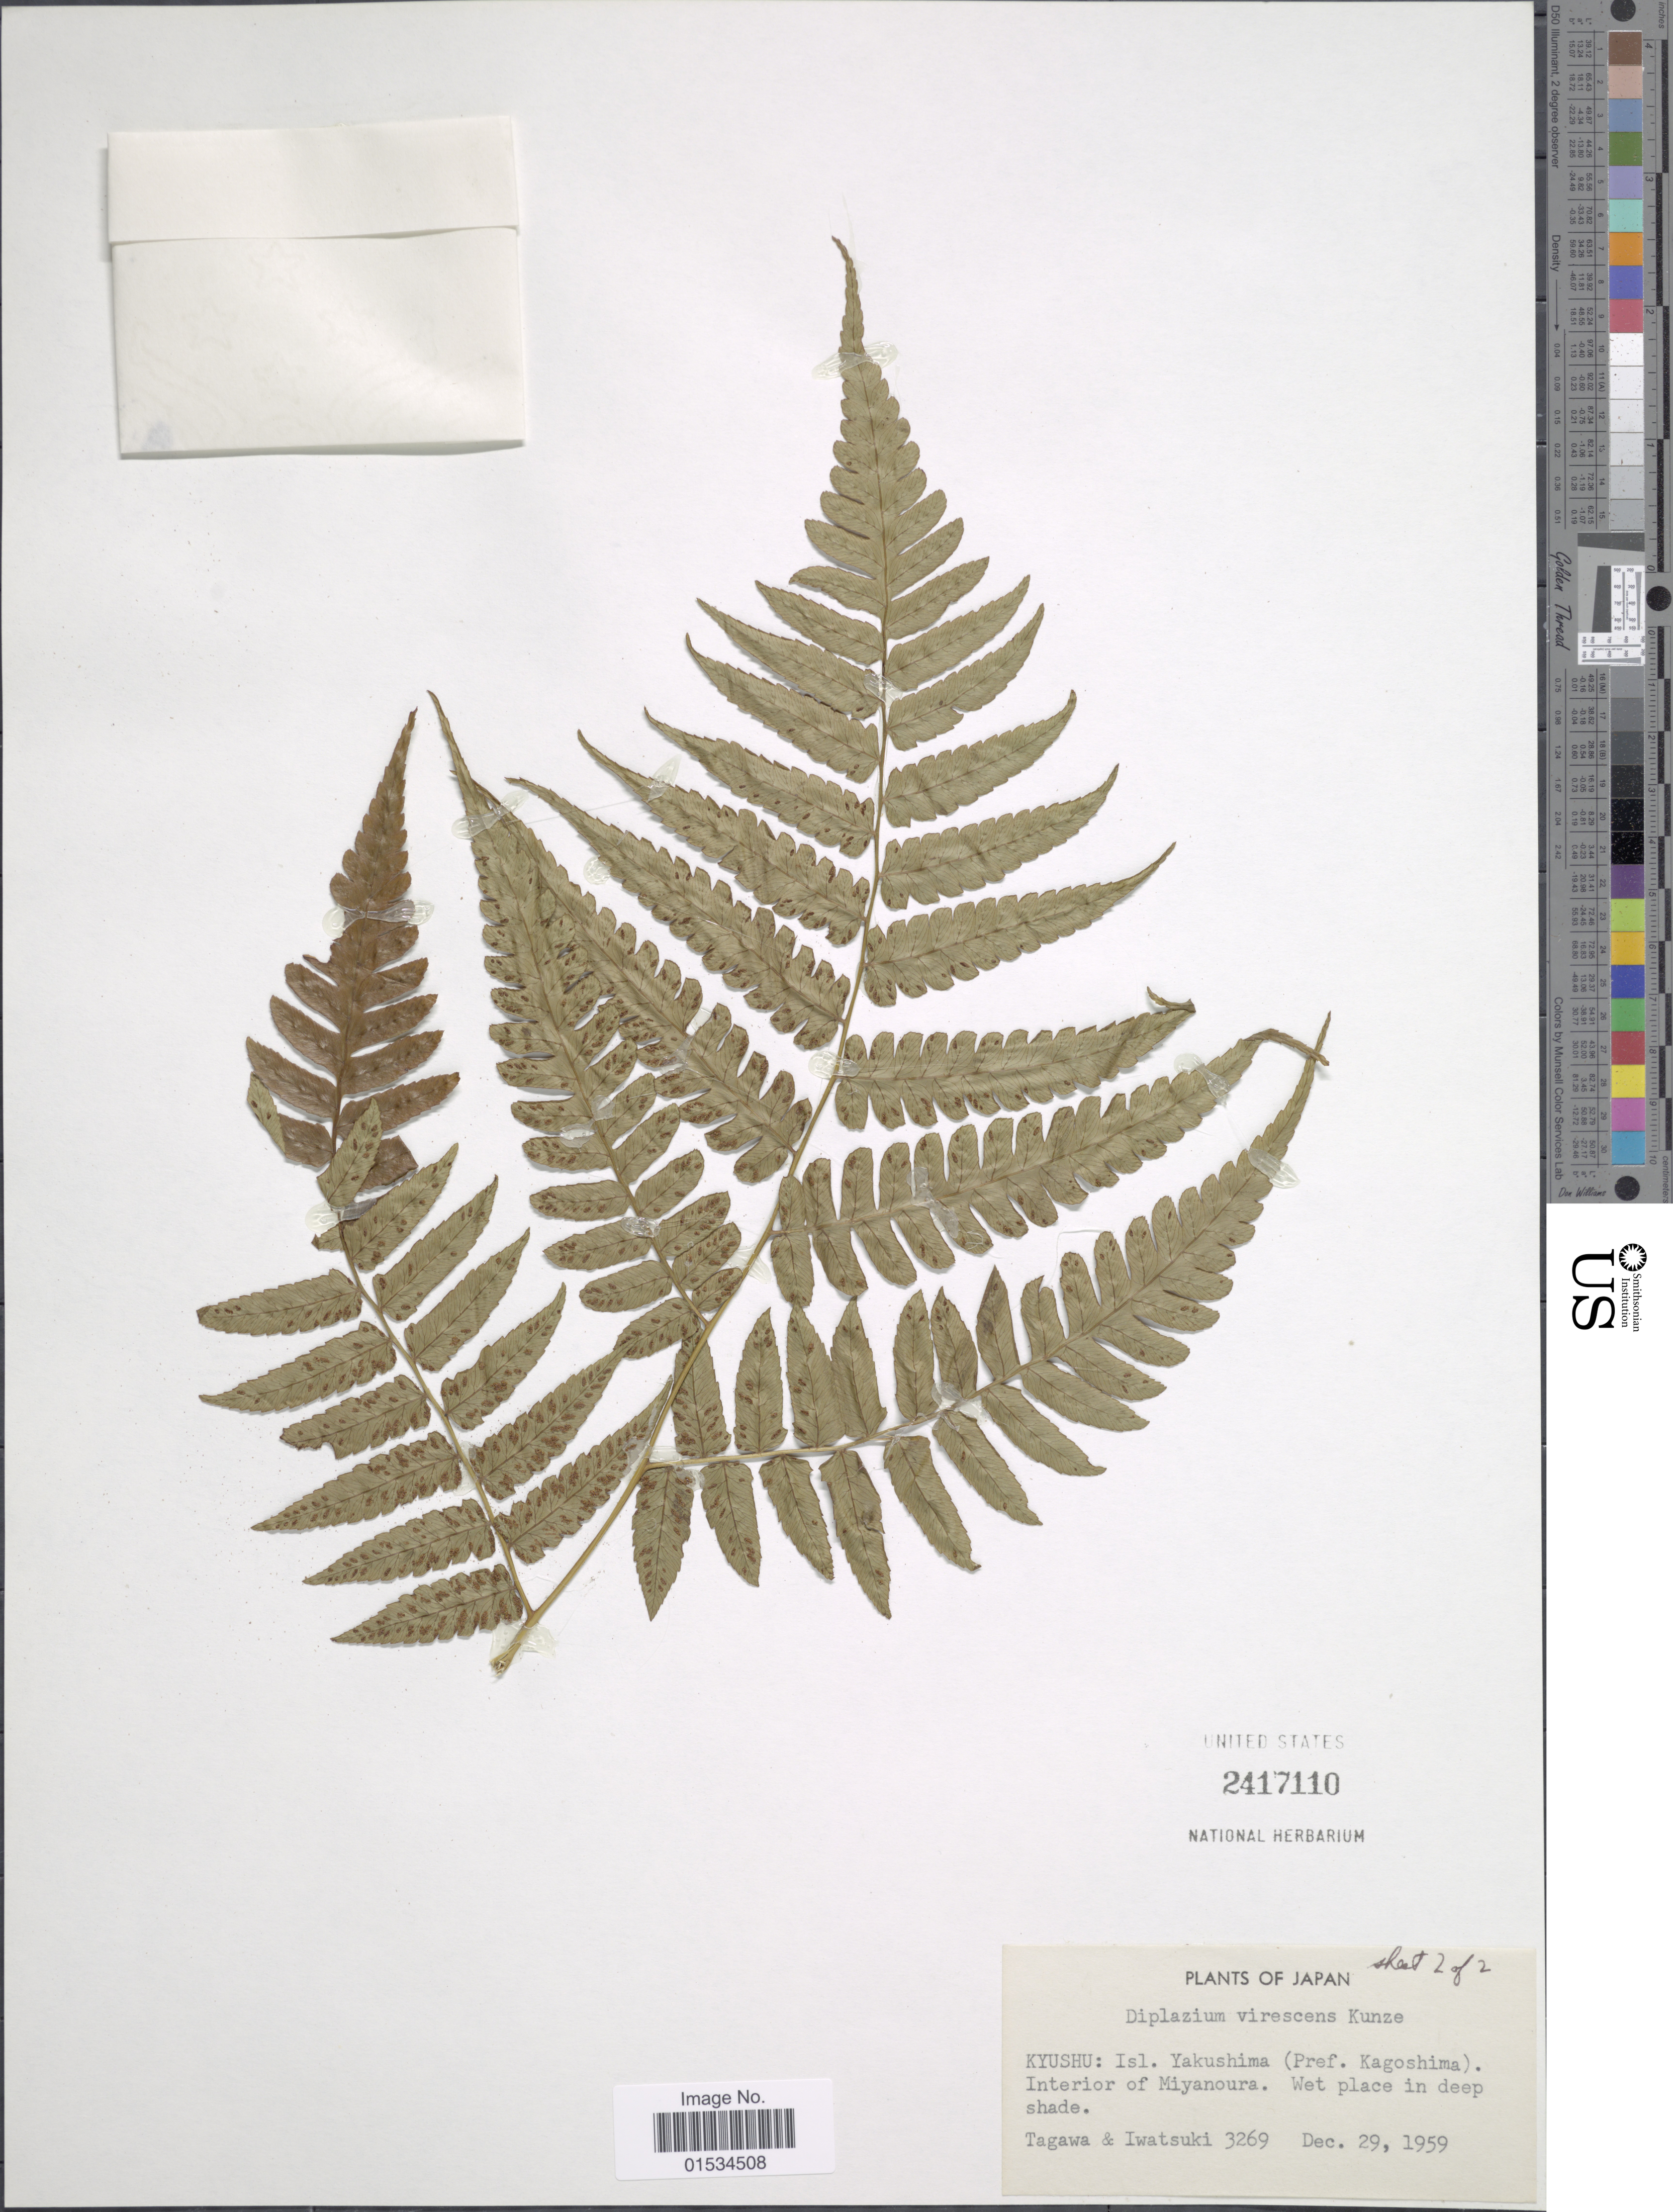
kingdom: Plantae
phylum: Tracheophyta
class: Polypodiopsida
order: Polypodiales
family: Athyriaceae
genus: Diplazium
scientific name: Diplazium virescens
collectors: A. Tagawa & Iwatsuki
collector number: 3269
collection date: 1959-12-29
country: Japan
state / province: Kagosima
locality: Kyushu. Isl. Yakushima, Interior of Miyanoura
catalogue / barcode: US 2417110